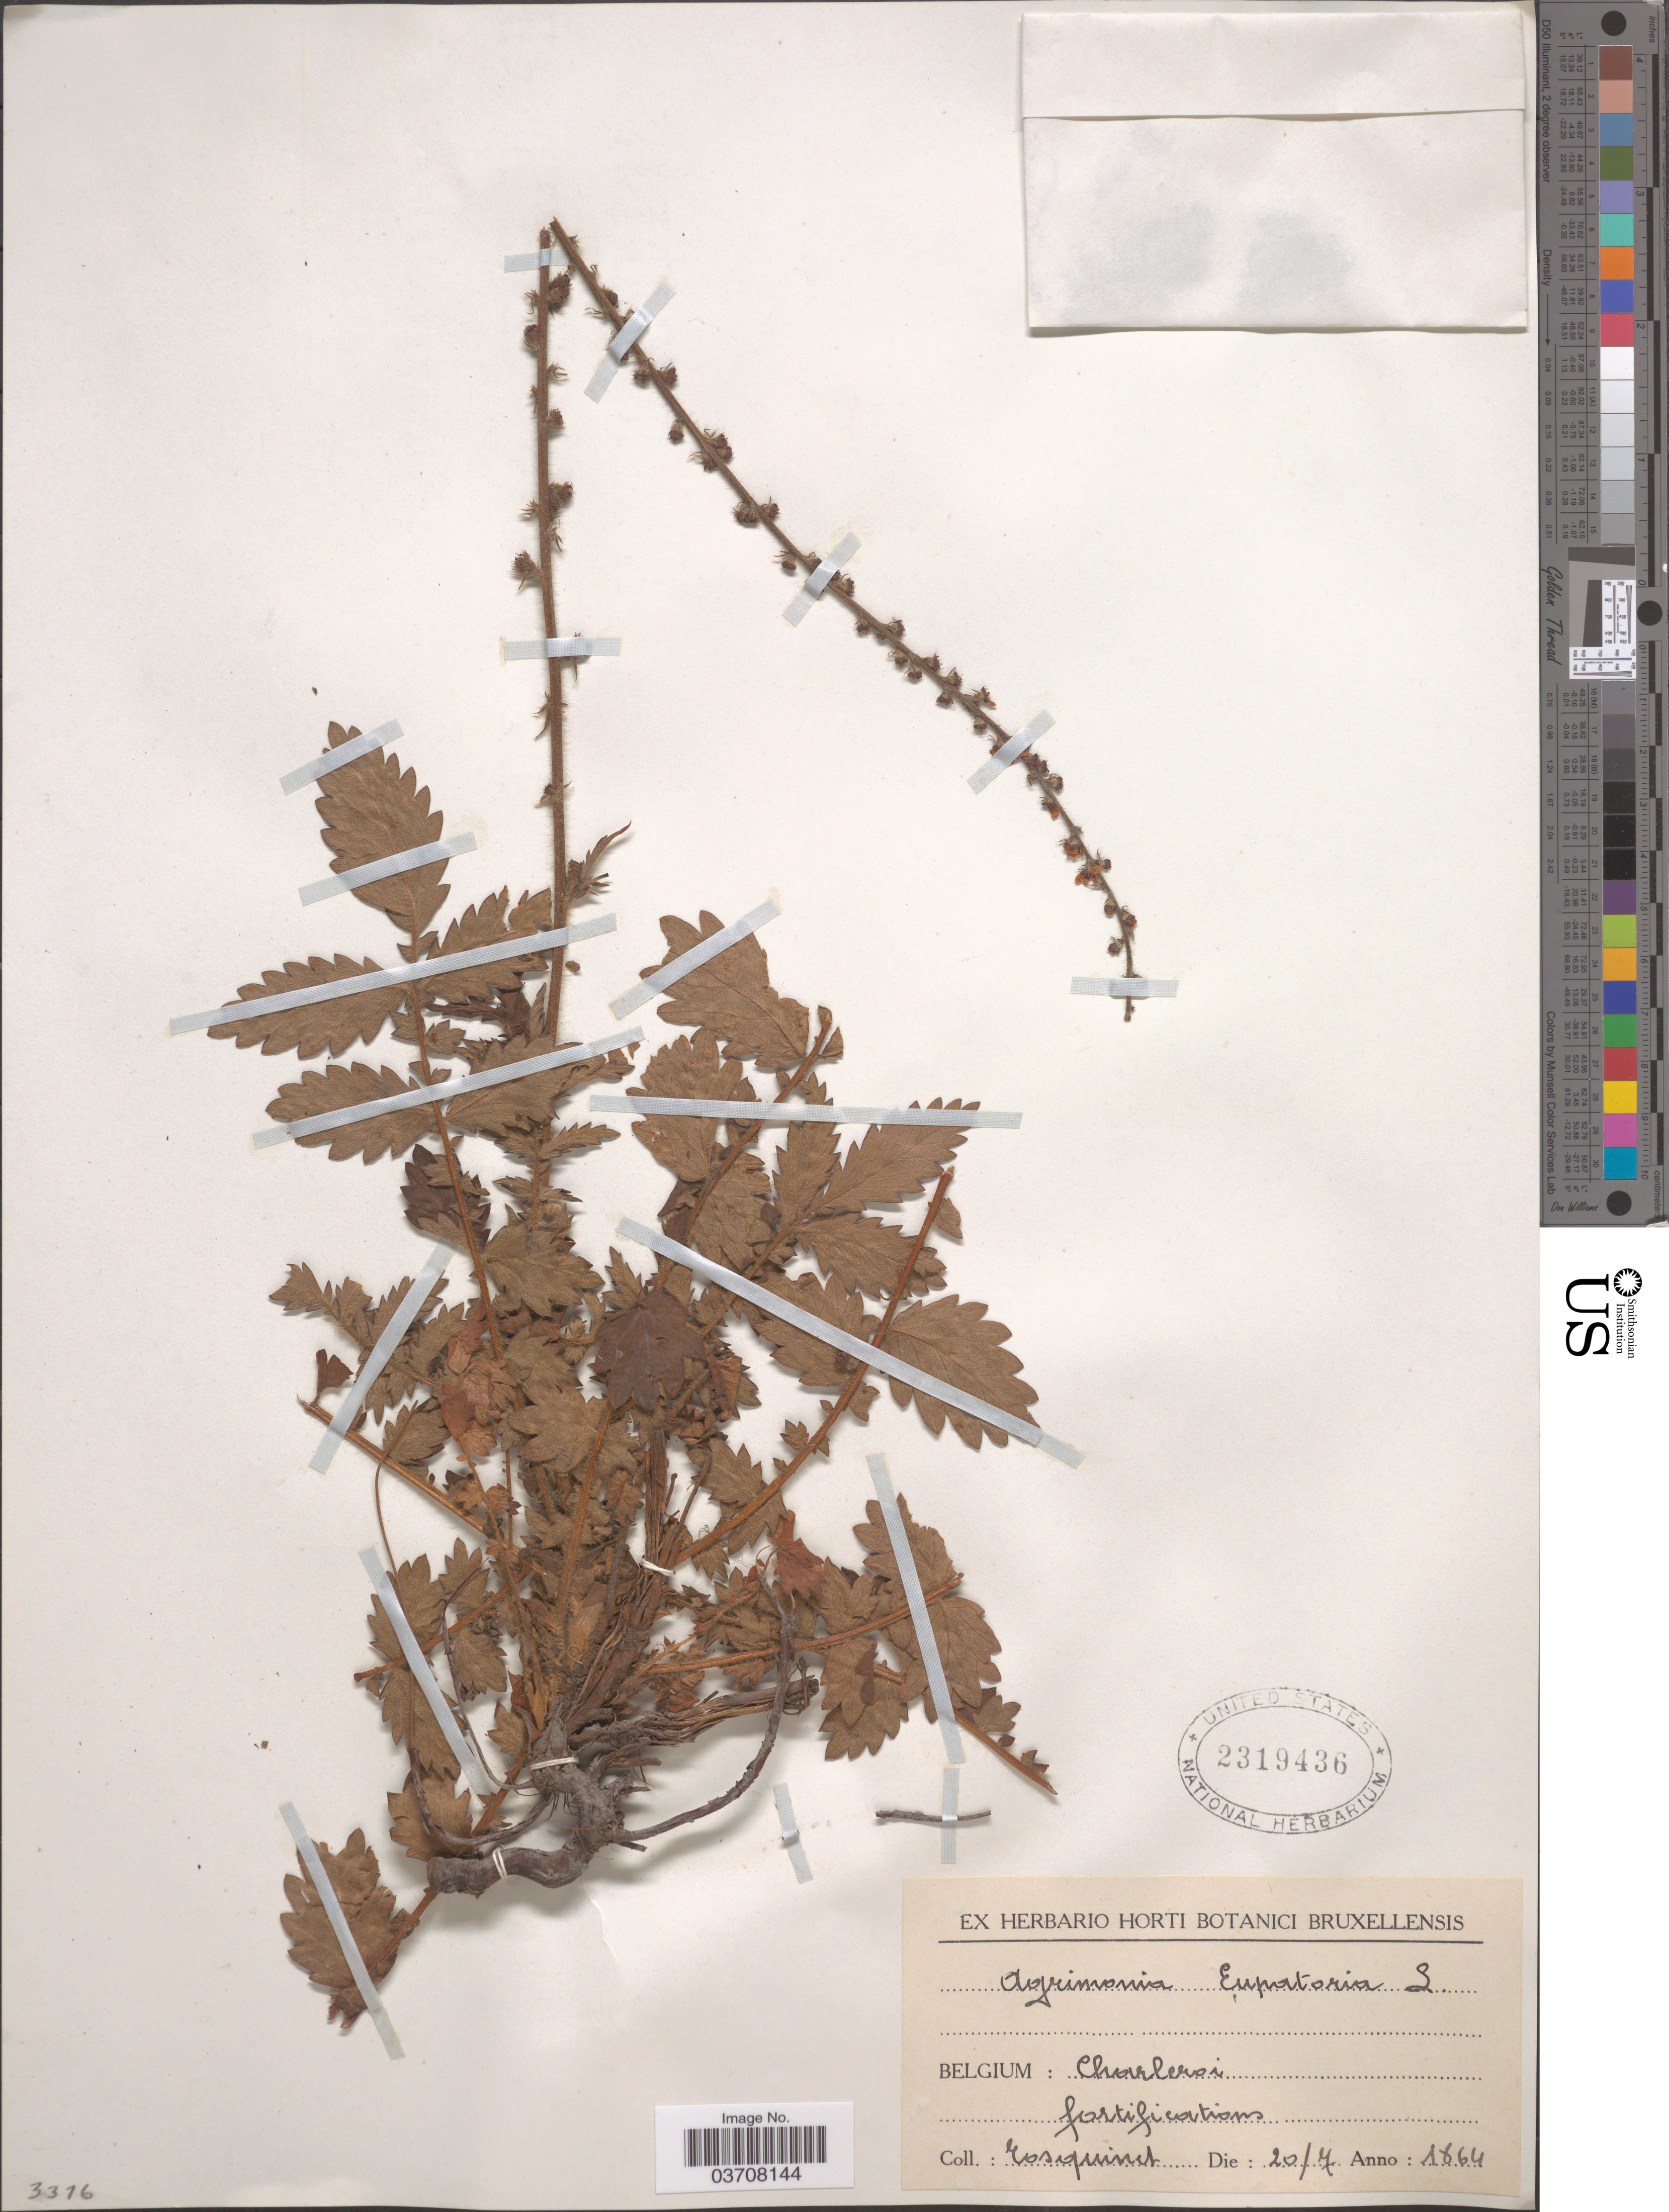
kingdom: Plantae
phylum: Tracheophyta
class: Magnoliopsida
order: Rosales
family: Rosaceae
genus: Agrimonia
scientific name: Agrimonia eupatoria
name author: L.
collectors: Cosquinet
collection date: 1864-07-20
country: Belgium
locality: Charleroi. Fortifications.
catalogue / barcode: US 2319436